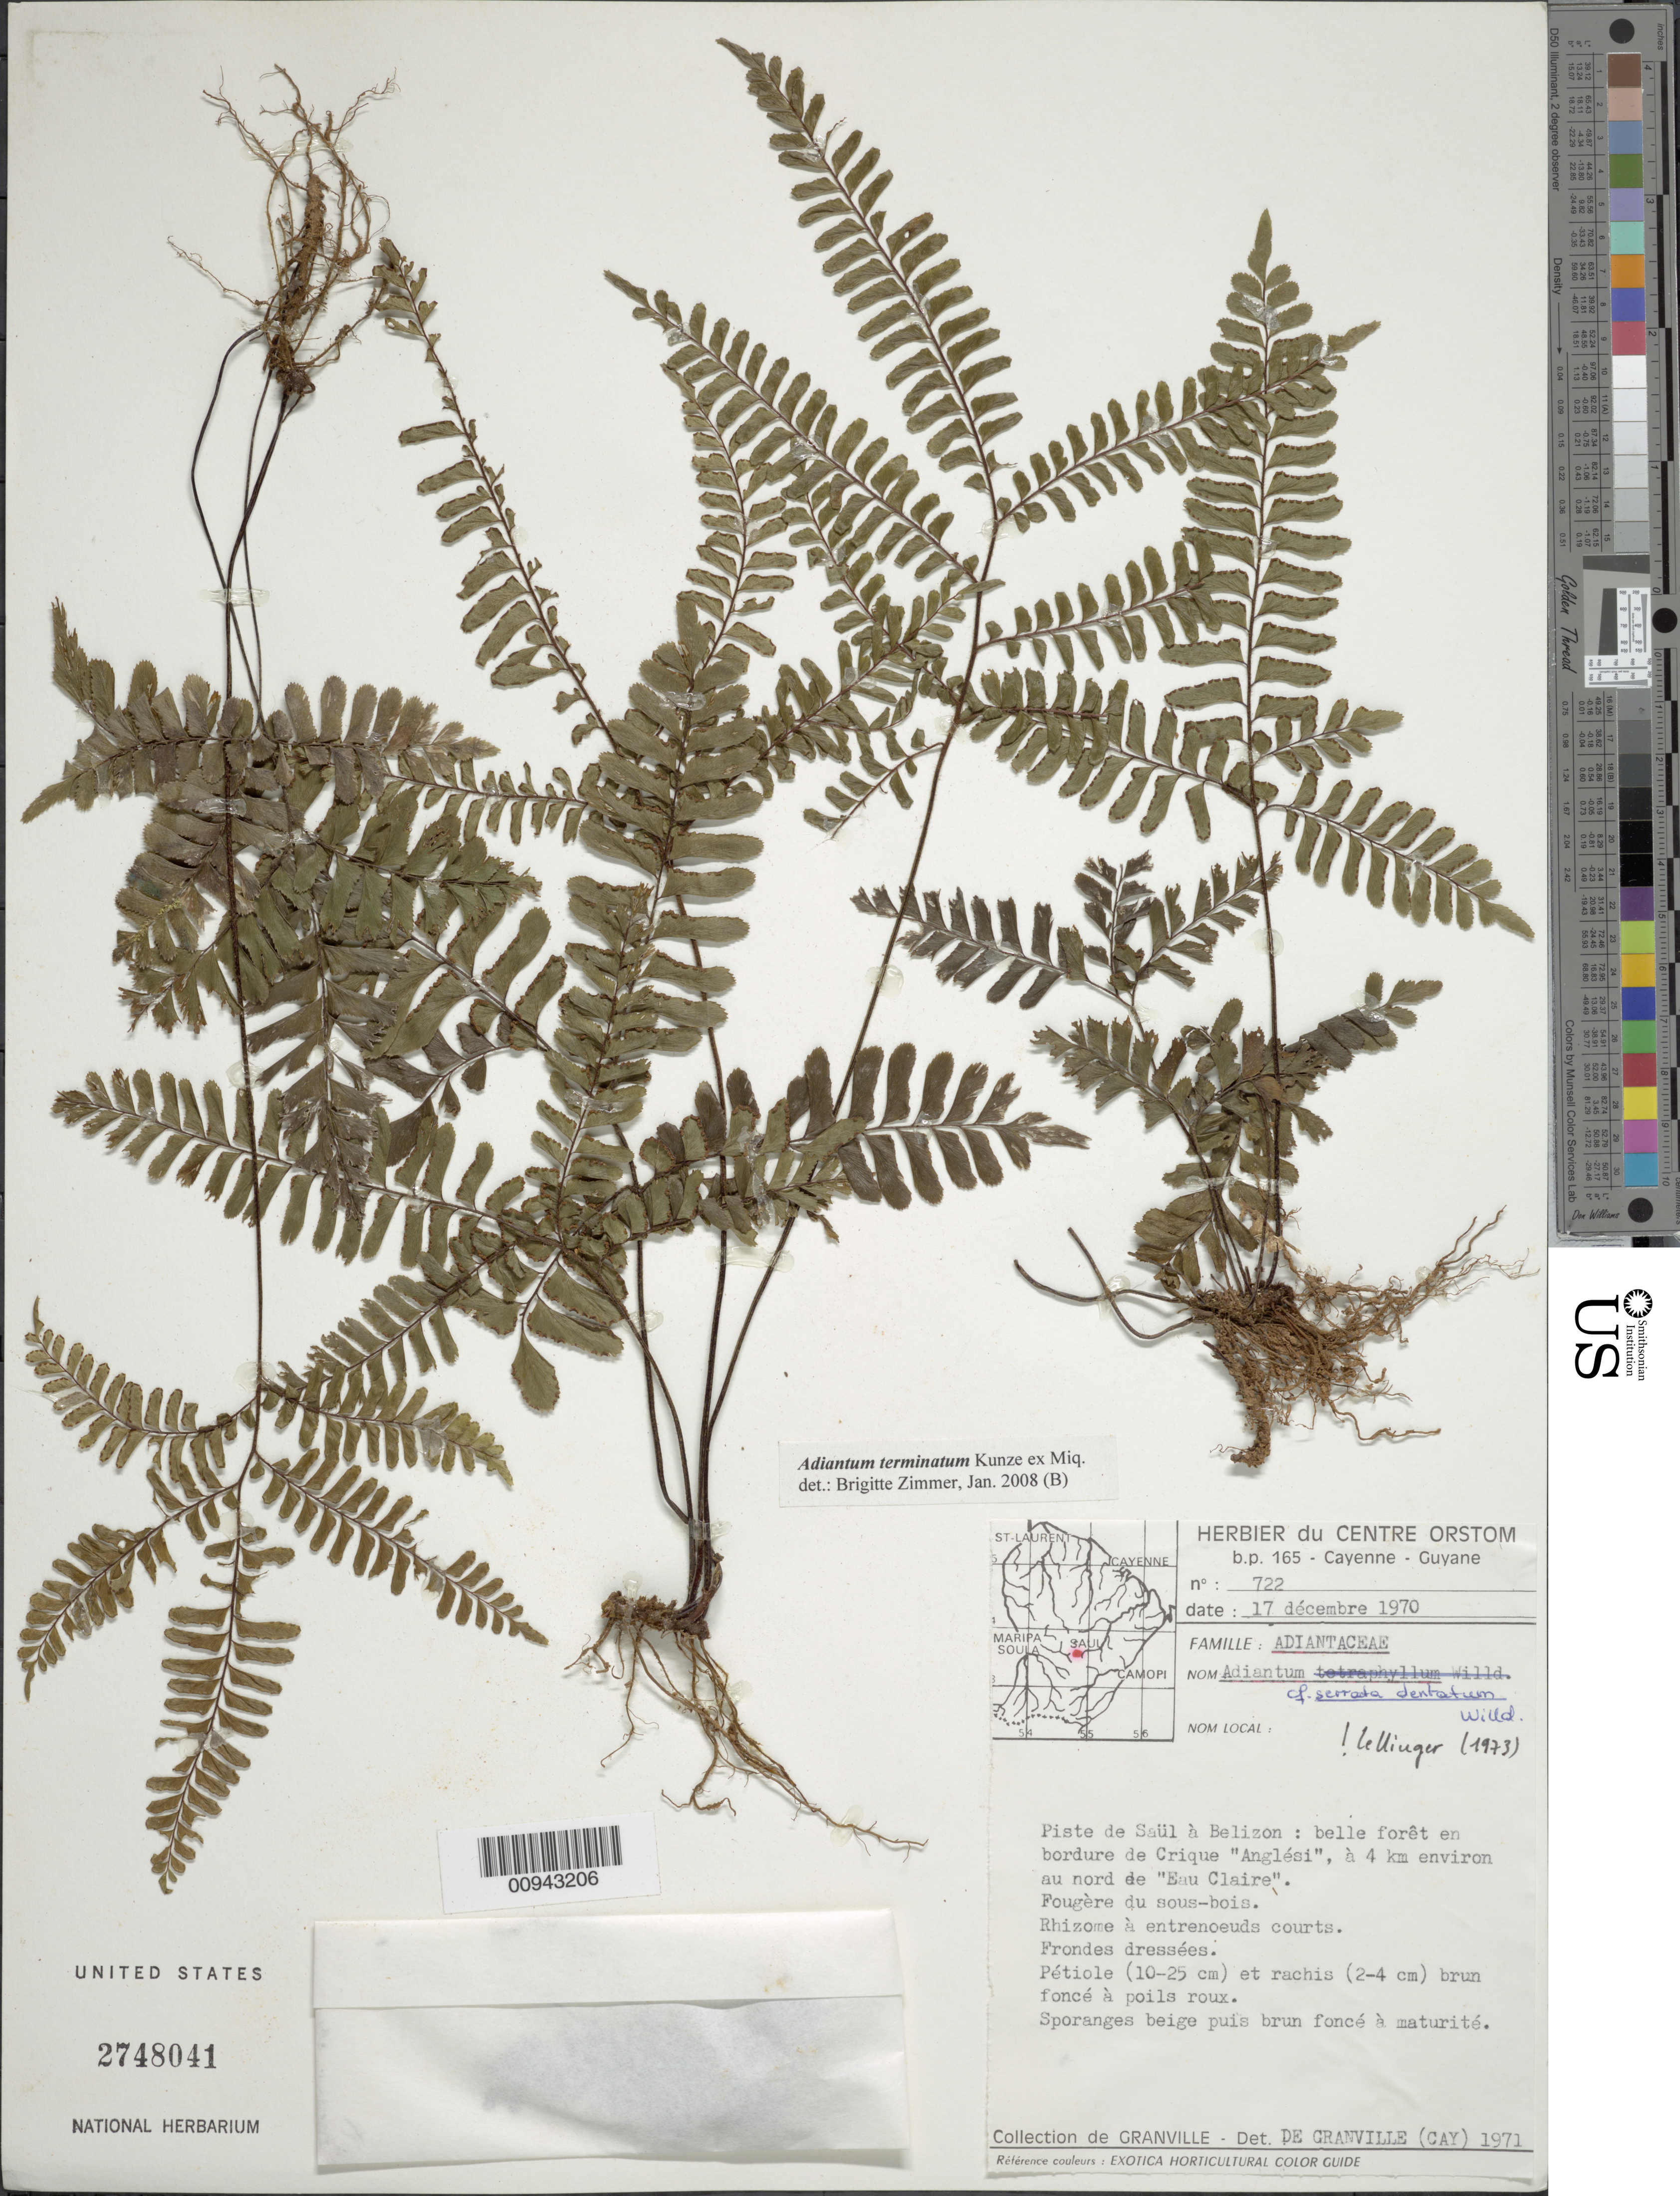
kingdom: Plantae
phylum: Tracheophyta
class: Polypodiopsida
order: Polypodiales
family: Pteridaceae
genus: Adiantum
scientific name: Adiantum terminatum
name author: Kunze ex Miq.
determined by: Zimmer, B.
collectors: J.-J. de Granville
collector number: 722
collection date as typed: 17-Dec-70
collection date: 1970-12-17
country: French Guiana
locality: Piste de Saül à Bélizon; en bordure de Crique "Anglesi", a 4 km environ au nord de Eau Claire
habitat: Belle foret en bordure de crique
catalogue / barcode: US 2748041